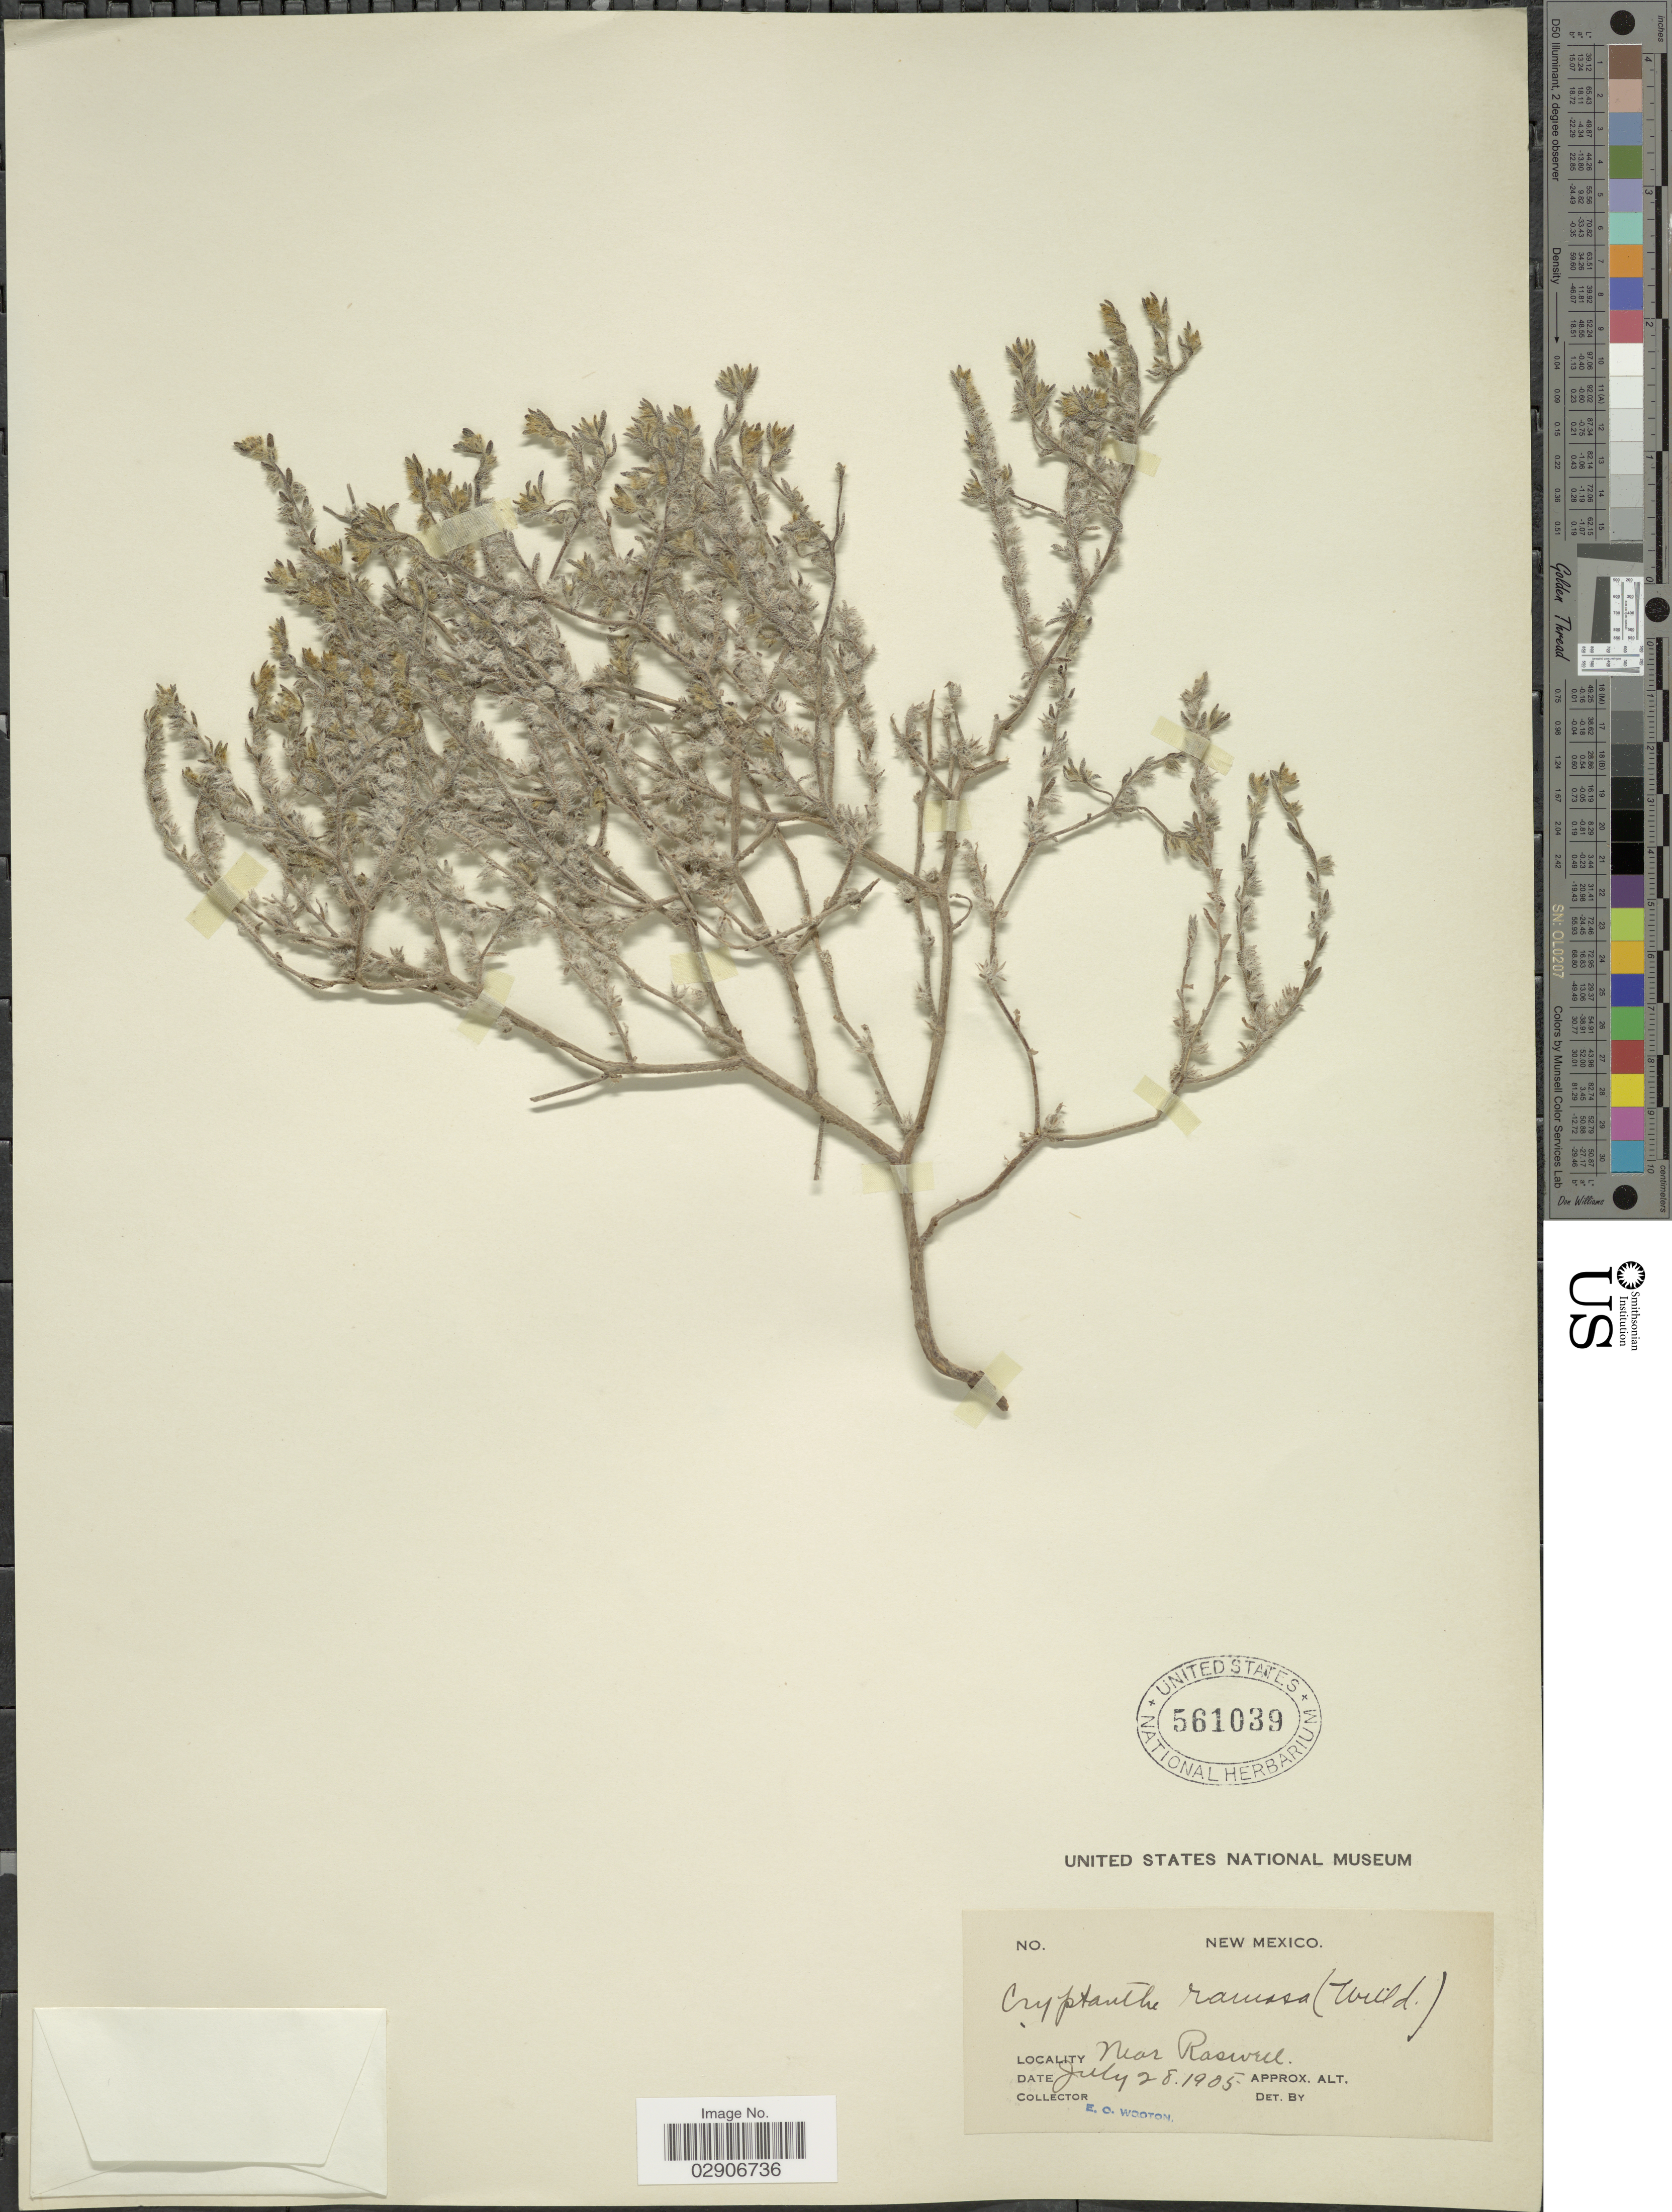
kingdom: Plantae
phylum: Tracheophyta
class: Magnoliopsida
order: Boraginales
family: Boraginaceae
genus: Cryptantha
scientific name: Cryptantha albida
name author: (Kunth) I.M. Johnst.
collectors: E. O. Wooton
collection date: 1905-07-28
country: United States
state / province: New Mexico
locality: Near Raswell. New Mexico.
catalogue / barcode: US 561039